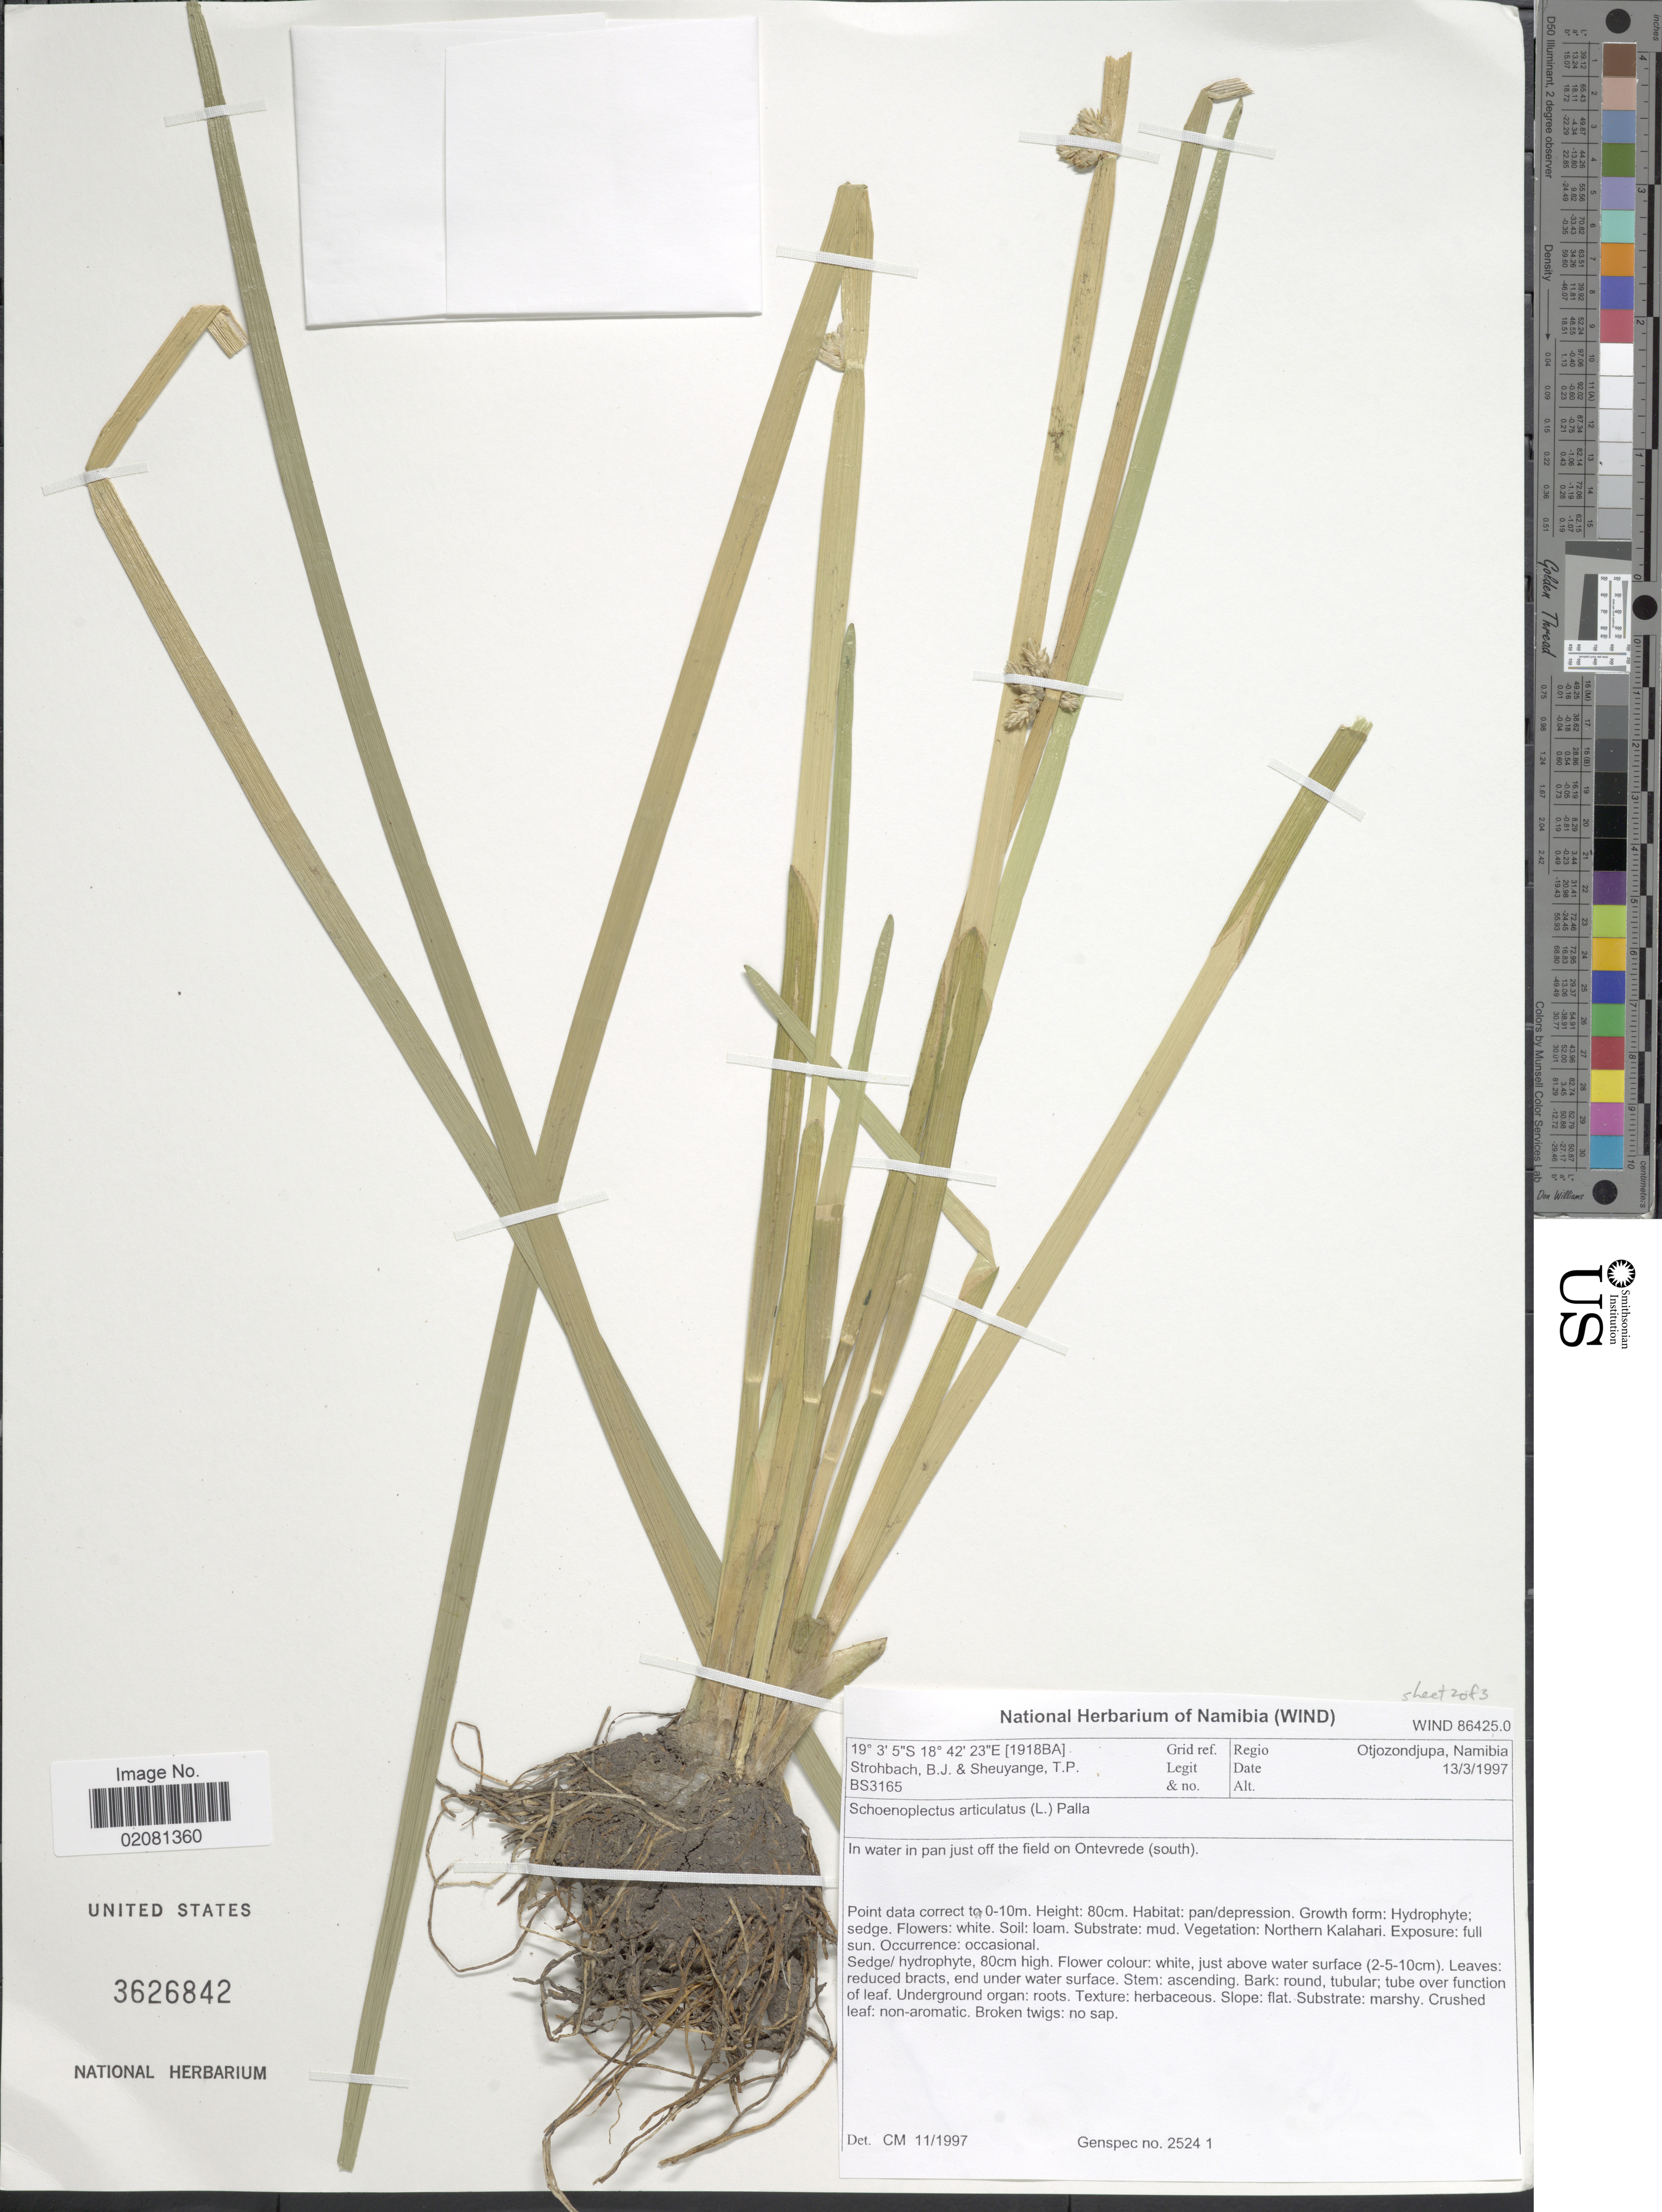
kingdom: Plantae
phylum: Tracheophyta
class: Liliopsida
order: Poales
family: Cyperaceae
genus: Schoenoplectus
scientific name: Schoenoplectus articulatus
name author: (L.) Palla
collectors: B. Strohbach & T. Sheuyange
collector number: BS3165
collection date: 1997-03-13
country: Namibia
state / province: Otjozondjupa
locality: In water in pan just off the fields on Ontevrede (south).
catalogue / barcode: US 3626842